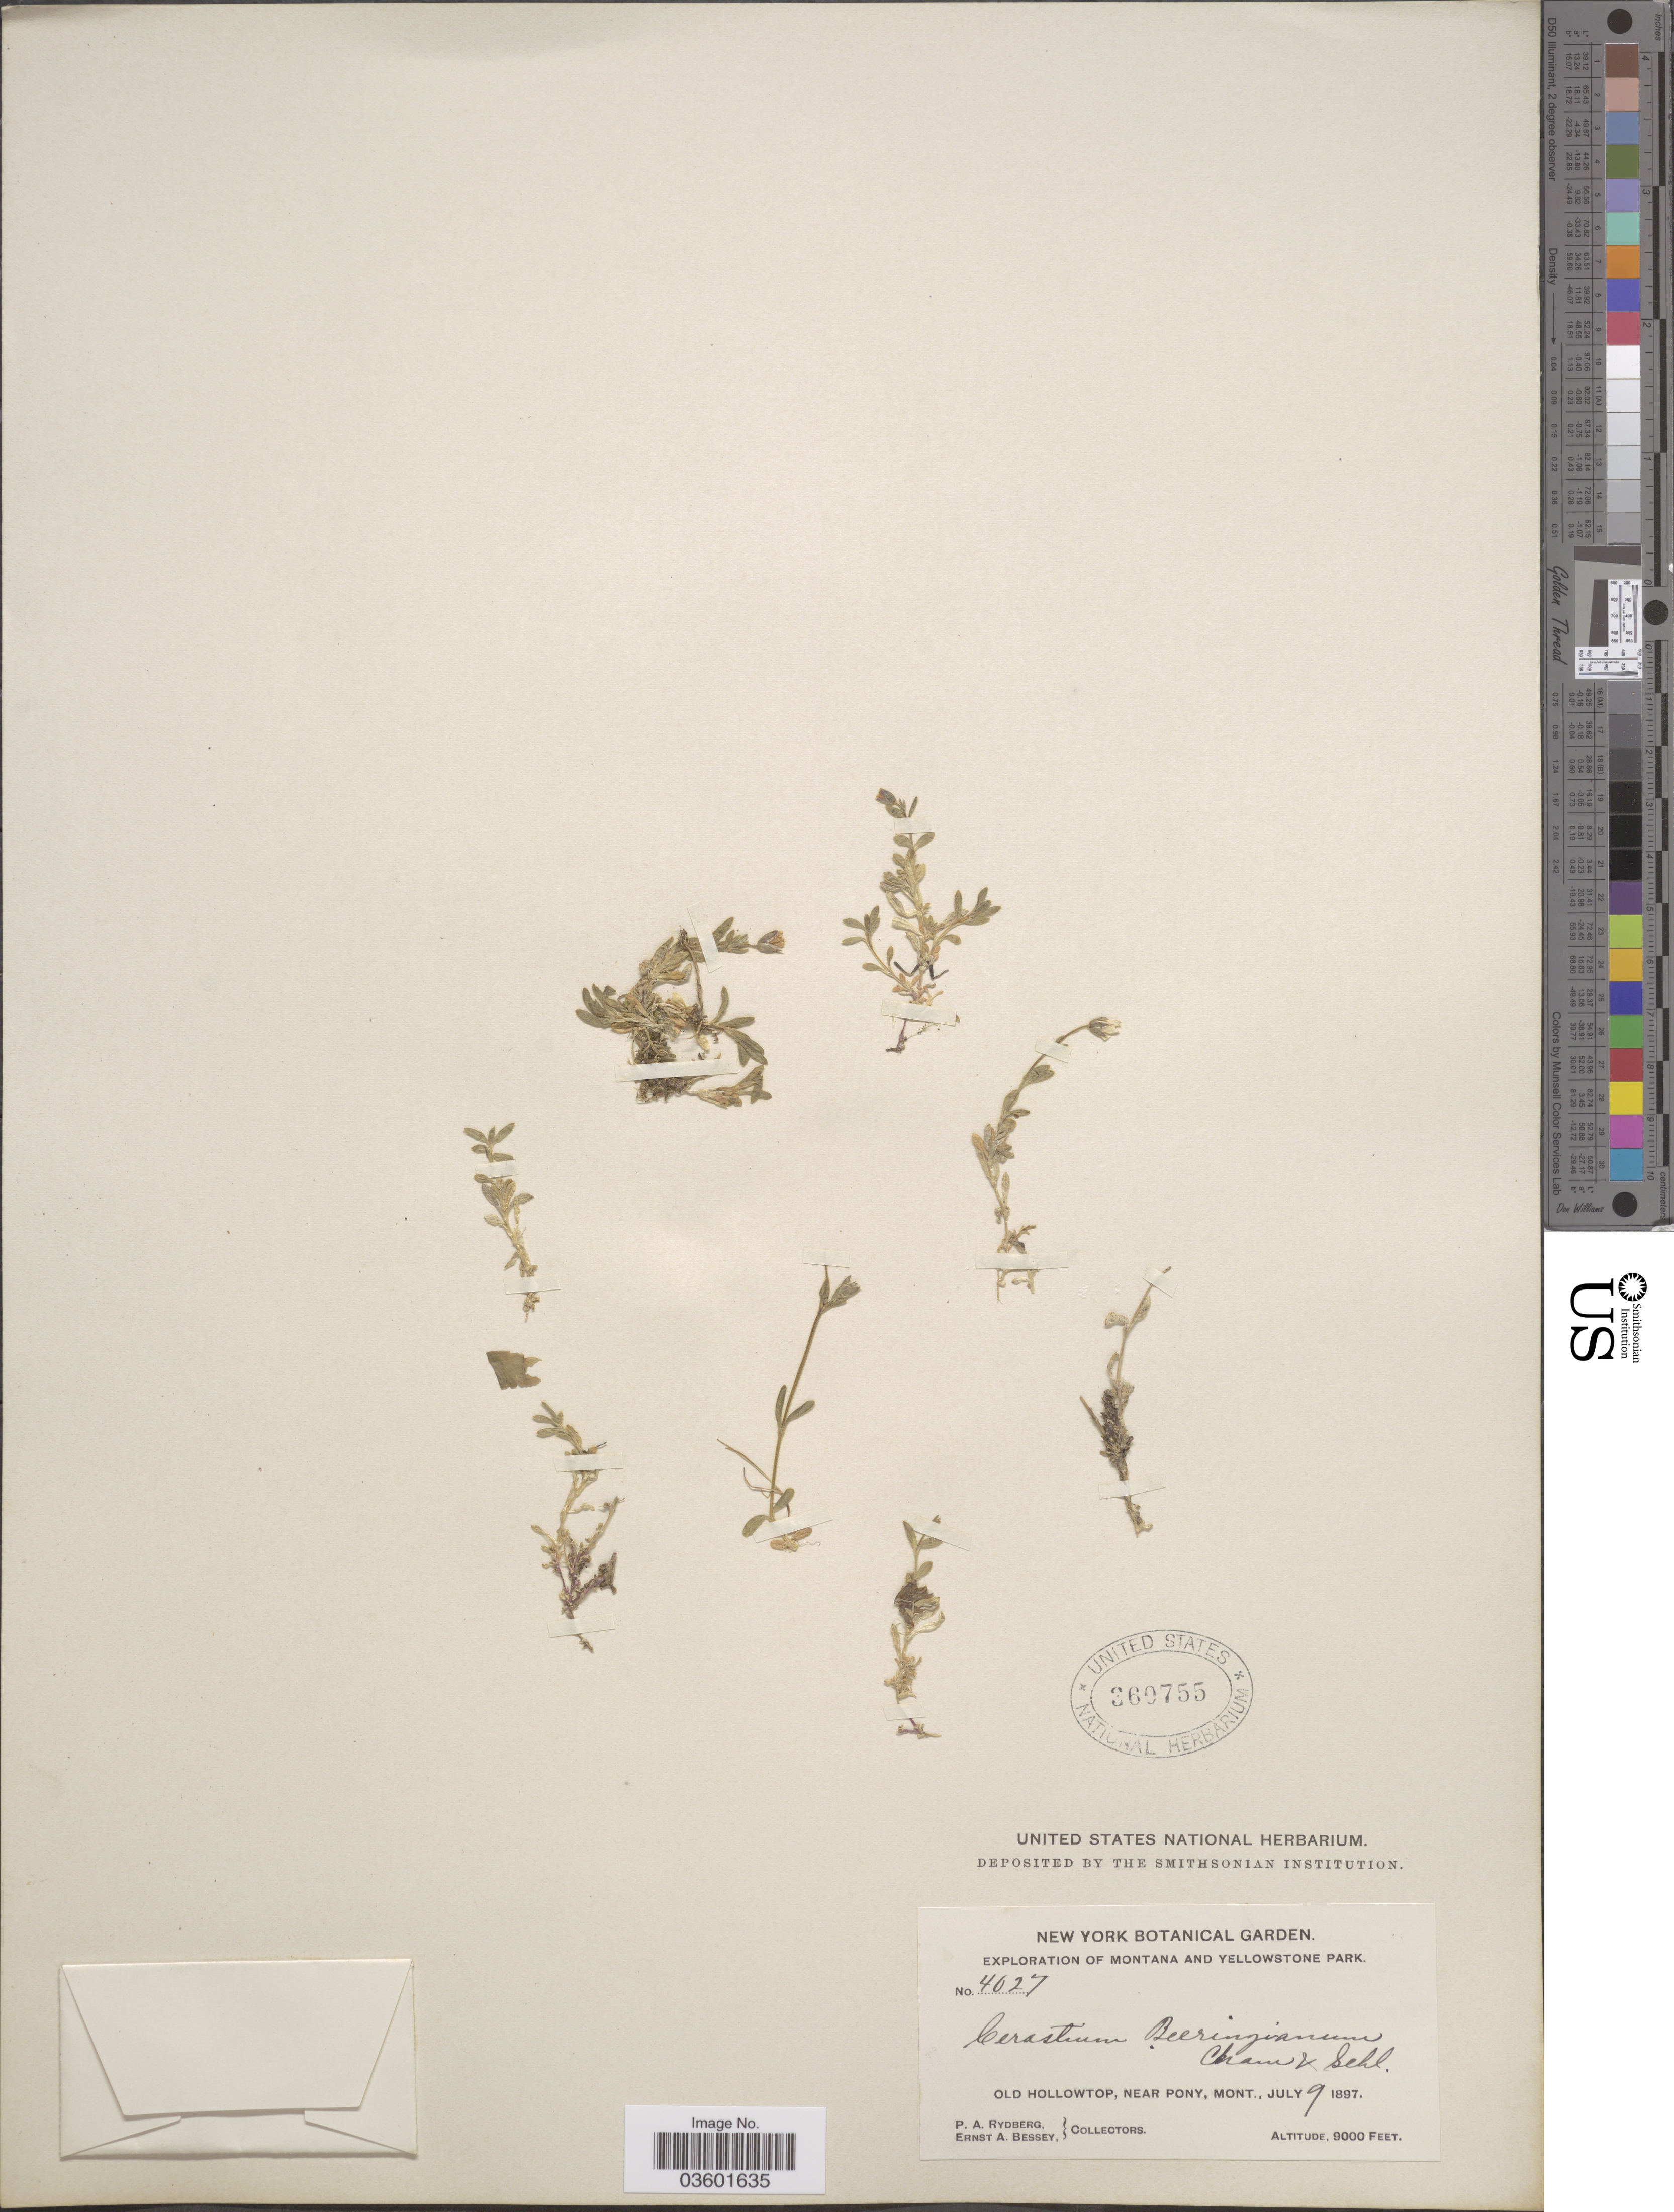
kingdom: Plantae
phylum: Tracheophyta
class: Magnoliopsida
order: Caryophyllales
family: Caryophyllaceae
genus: Cerastium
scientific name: Cerastium beeringianum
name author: Cham. & Schltdl.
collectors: P. A. Rydberg & E. A. Bessey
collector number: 4627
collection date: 1897-07-09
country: United States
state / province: Montana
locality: Yellowstone Park. Old Hollowtop, near Pony.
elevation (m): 2743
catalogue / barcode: US 360755